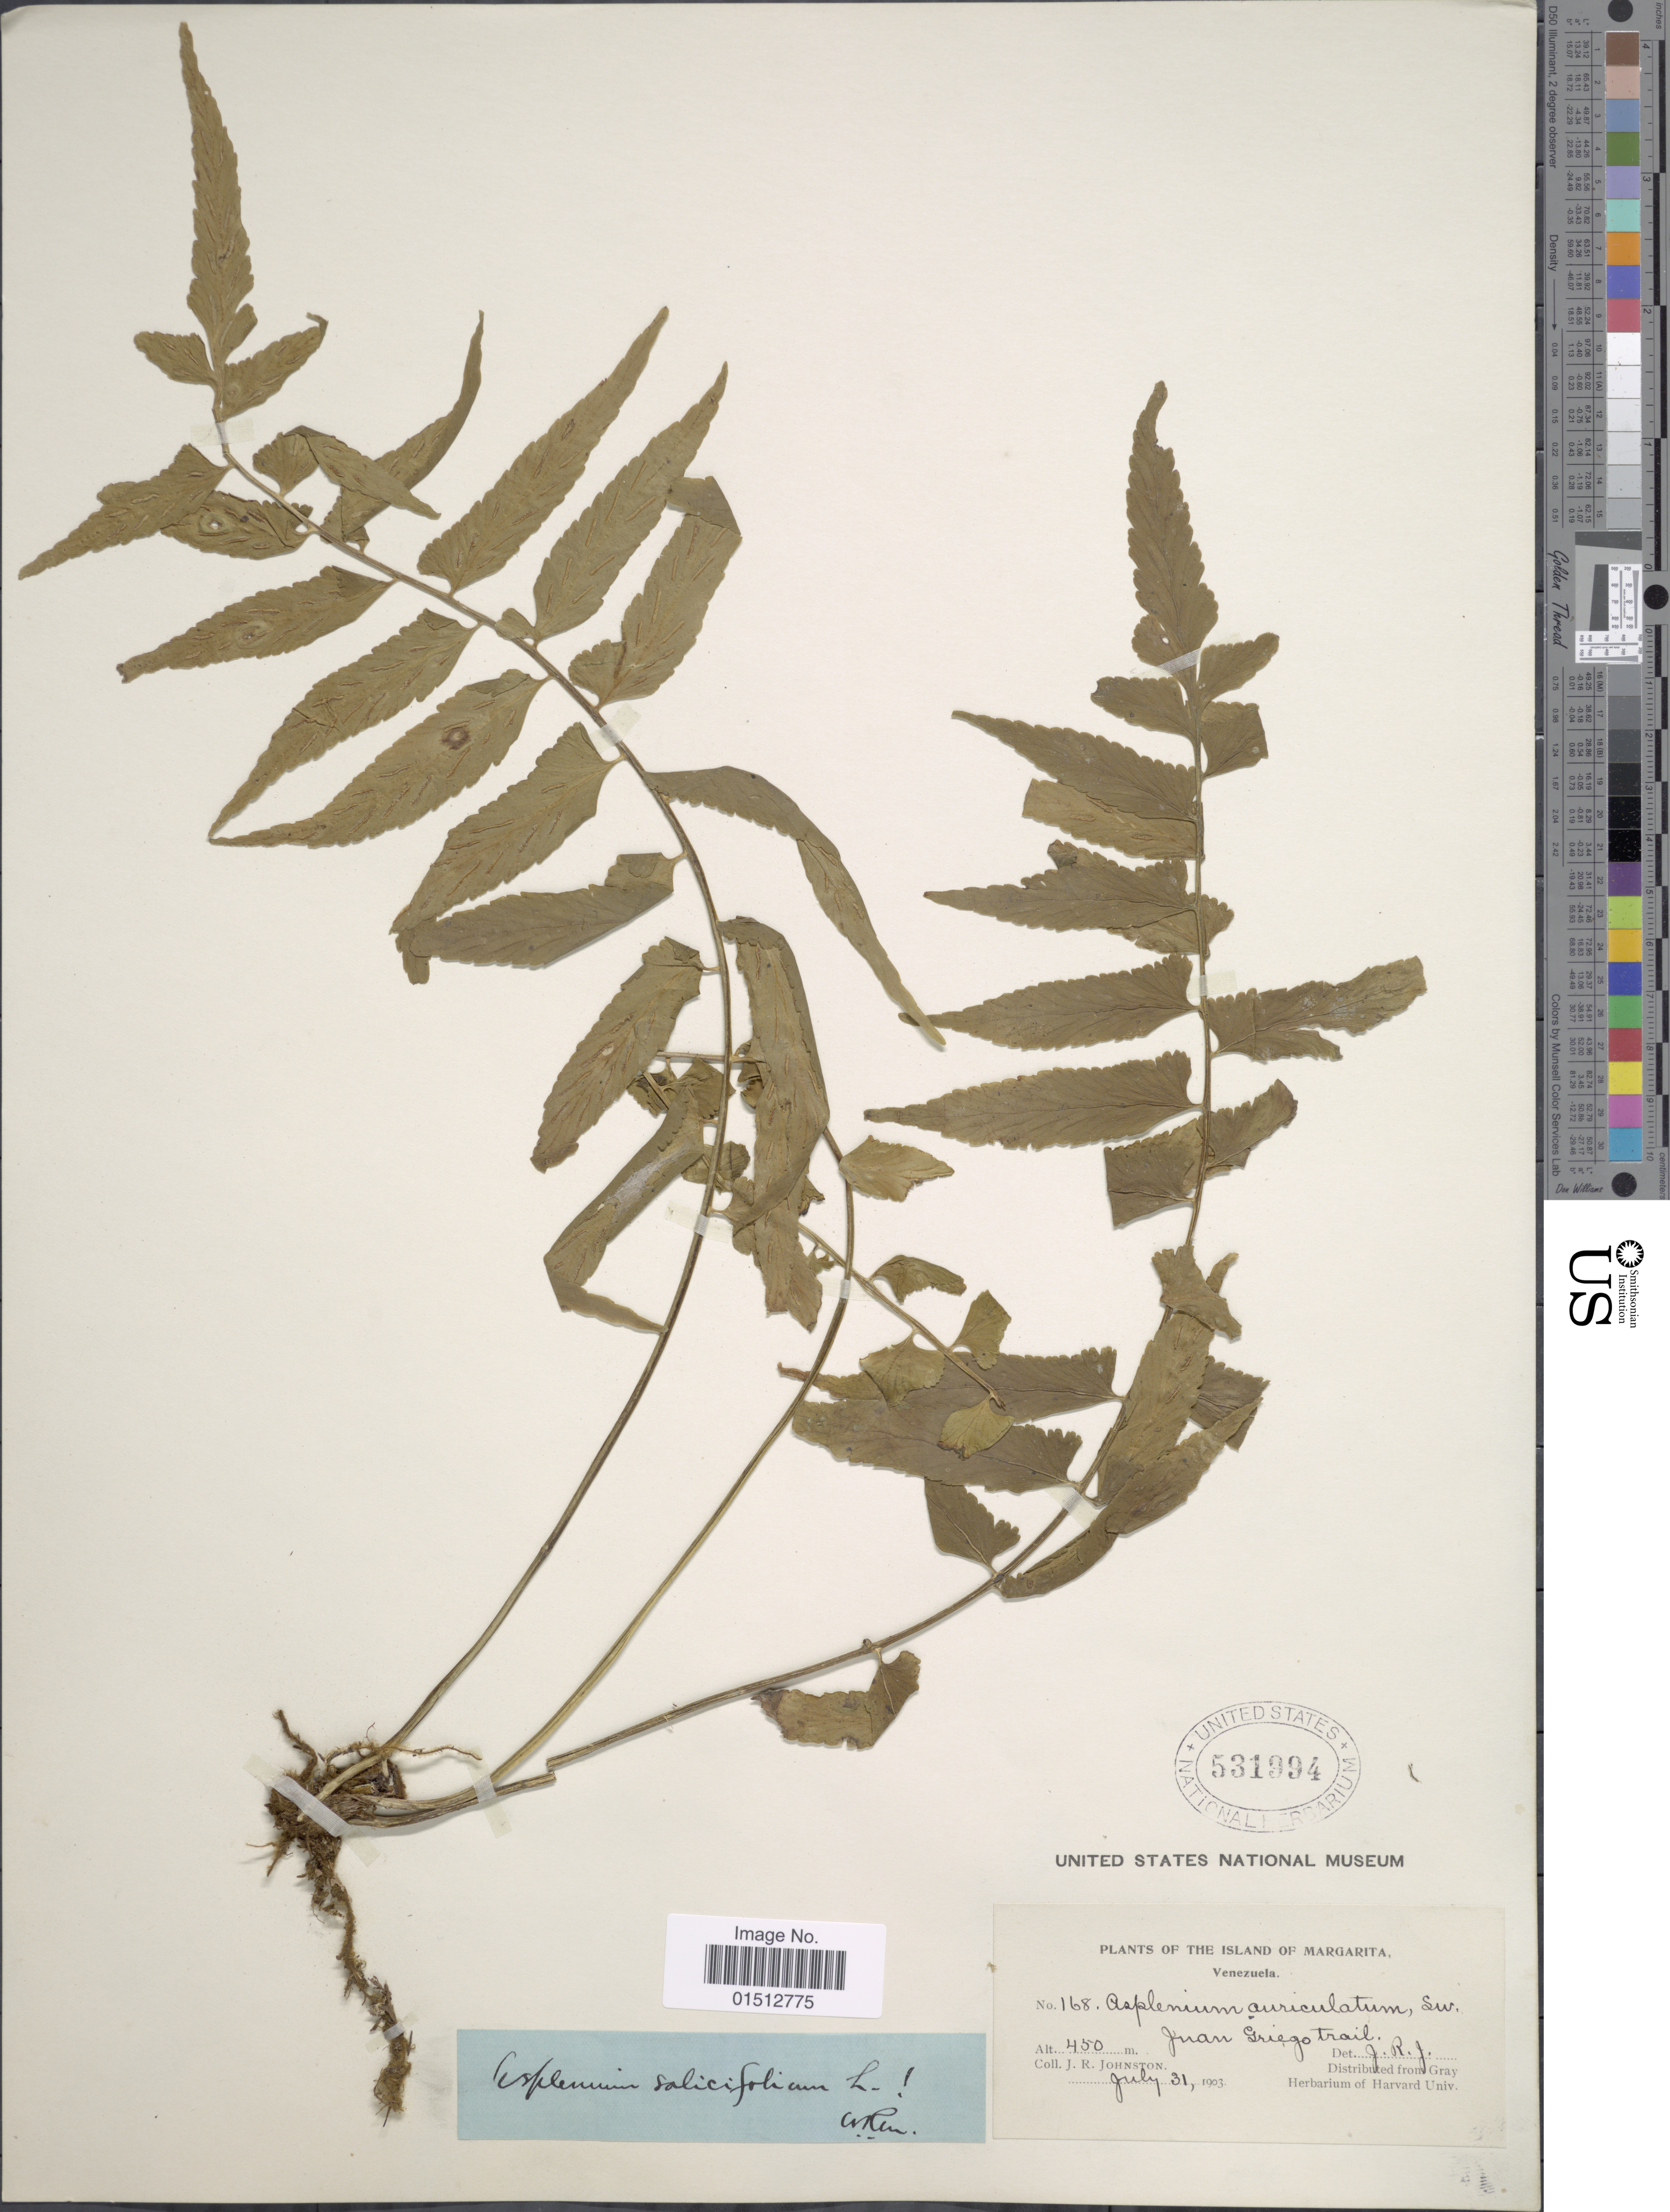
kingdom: Plantae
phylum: Tracheophyta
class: Polypodiopsida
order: Polypodiales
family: Aspleniaceae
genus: Asplenium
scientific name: Asplenium salicifolium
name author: L.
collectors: J. Johnston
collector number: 168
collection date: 1903-07-31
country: Venezuela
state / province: Nueva Esparta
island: Margarita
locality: Island of Margarita, Venezuela. Juan Griego trail.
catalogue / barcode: US 531994